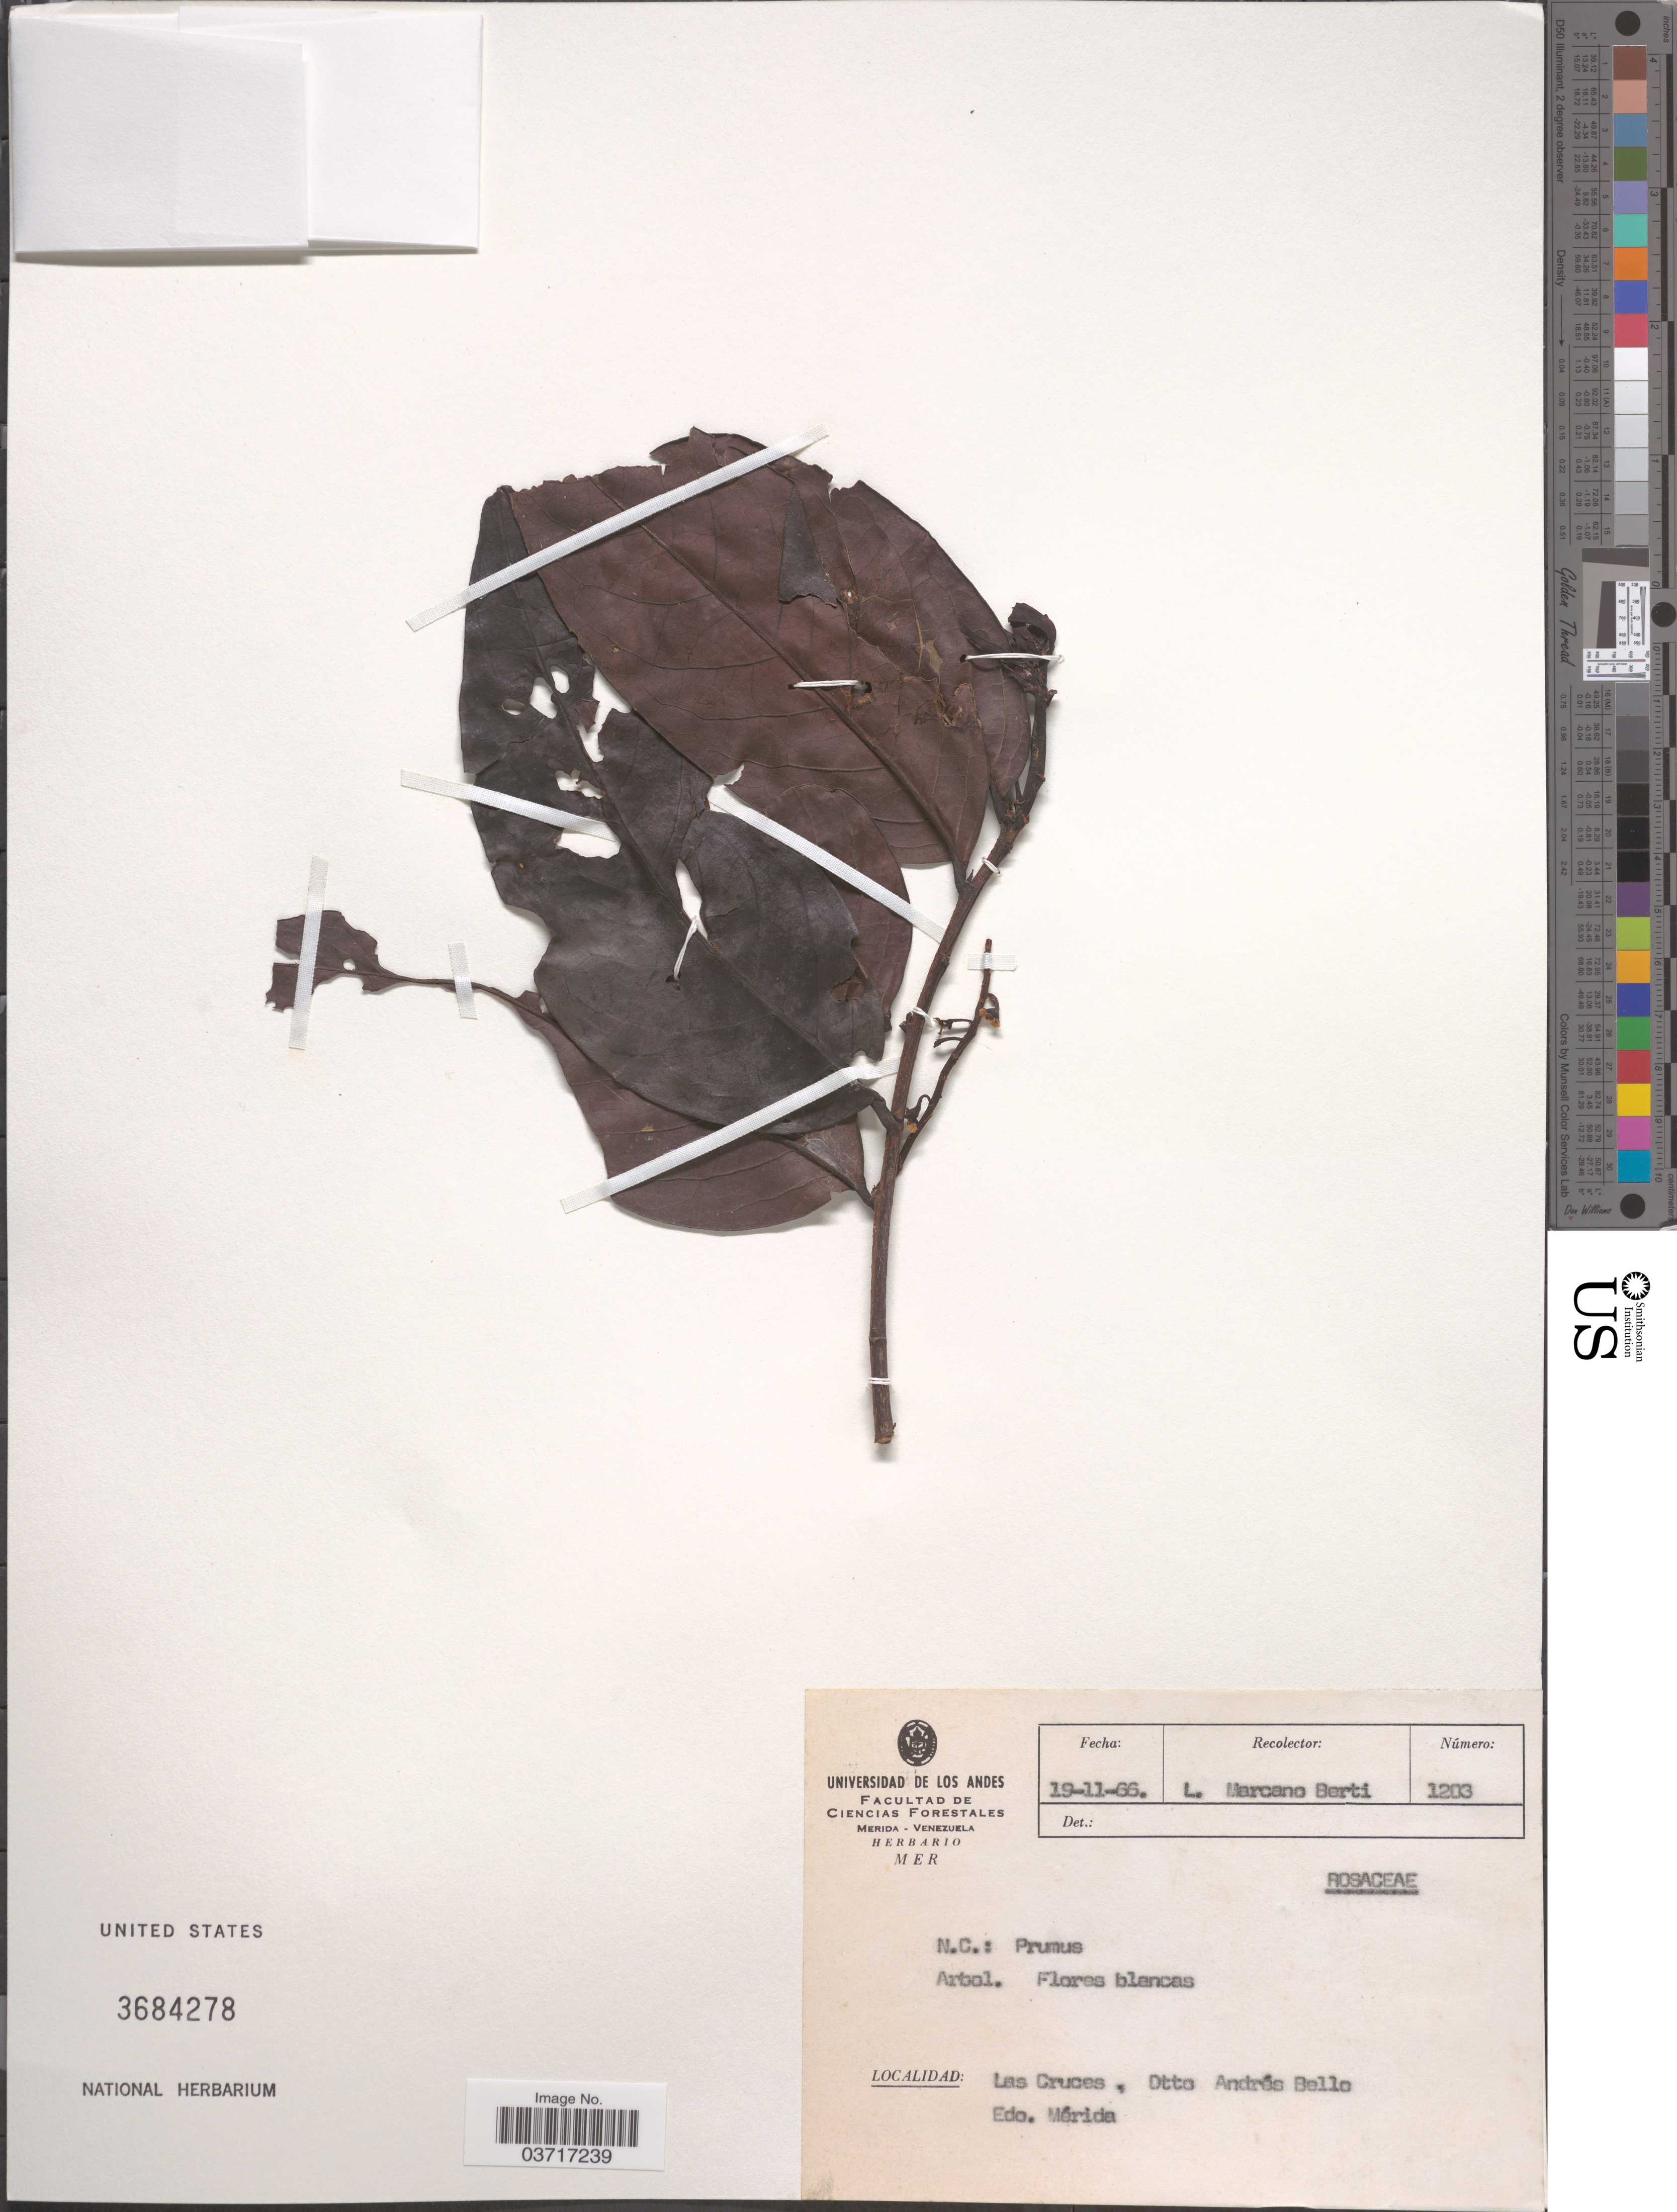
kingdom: Plantae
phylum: Tracheophyta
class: Magnoliopsida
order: Rosales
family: Rosaceae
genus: Prunus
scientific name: Prunus sp.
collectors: L. Marcano-Berti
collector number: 1203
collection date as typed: Transcribed d/m/y: 19/11/66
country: Venezuela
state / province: Merida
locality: Las Cruces, Otto Andrés Bello.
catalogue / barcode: US 3684278